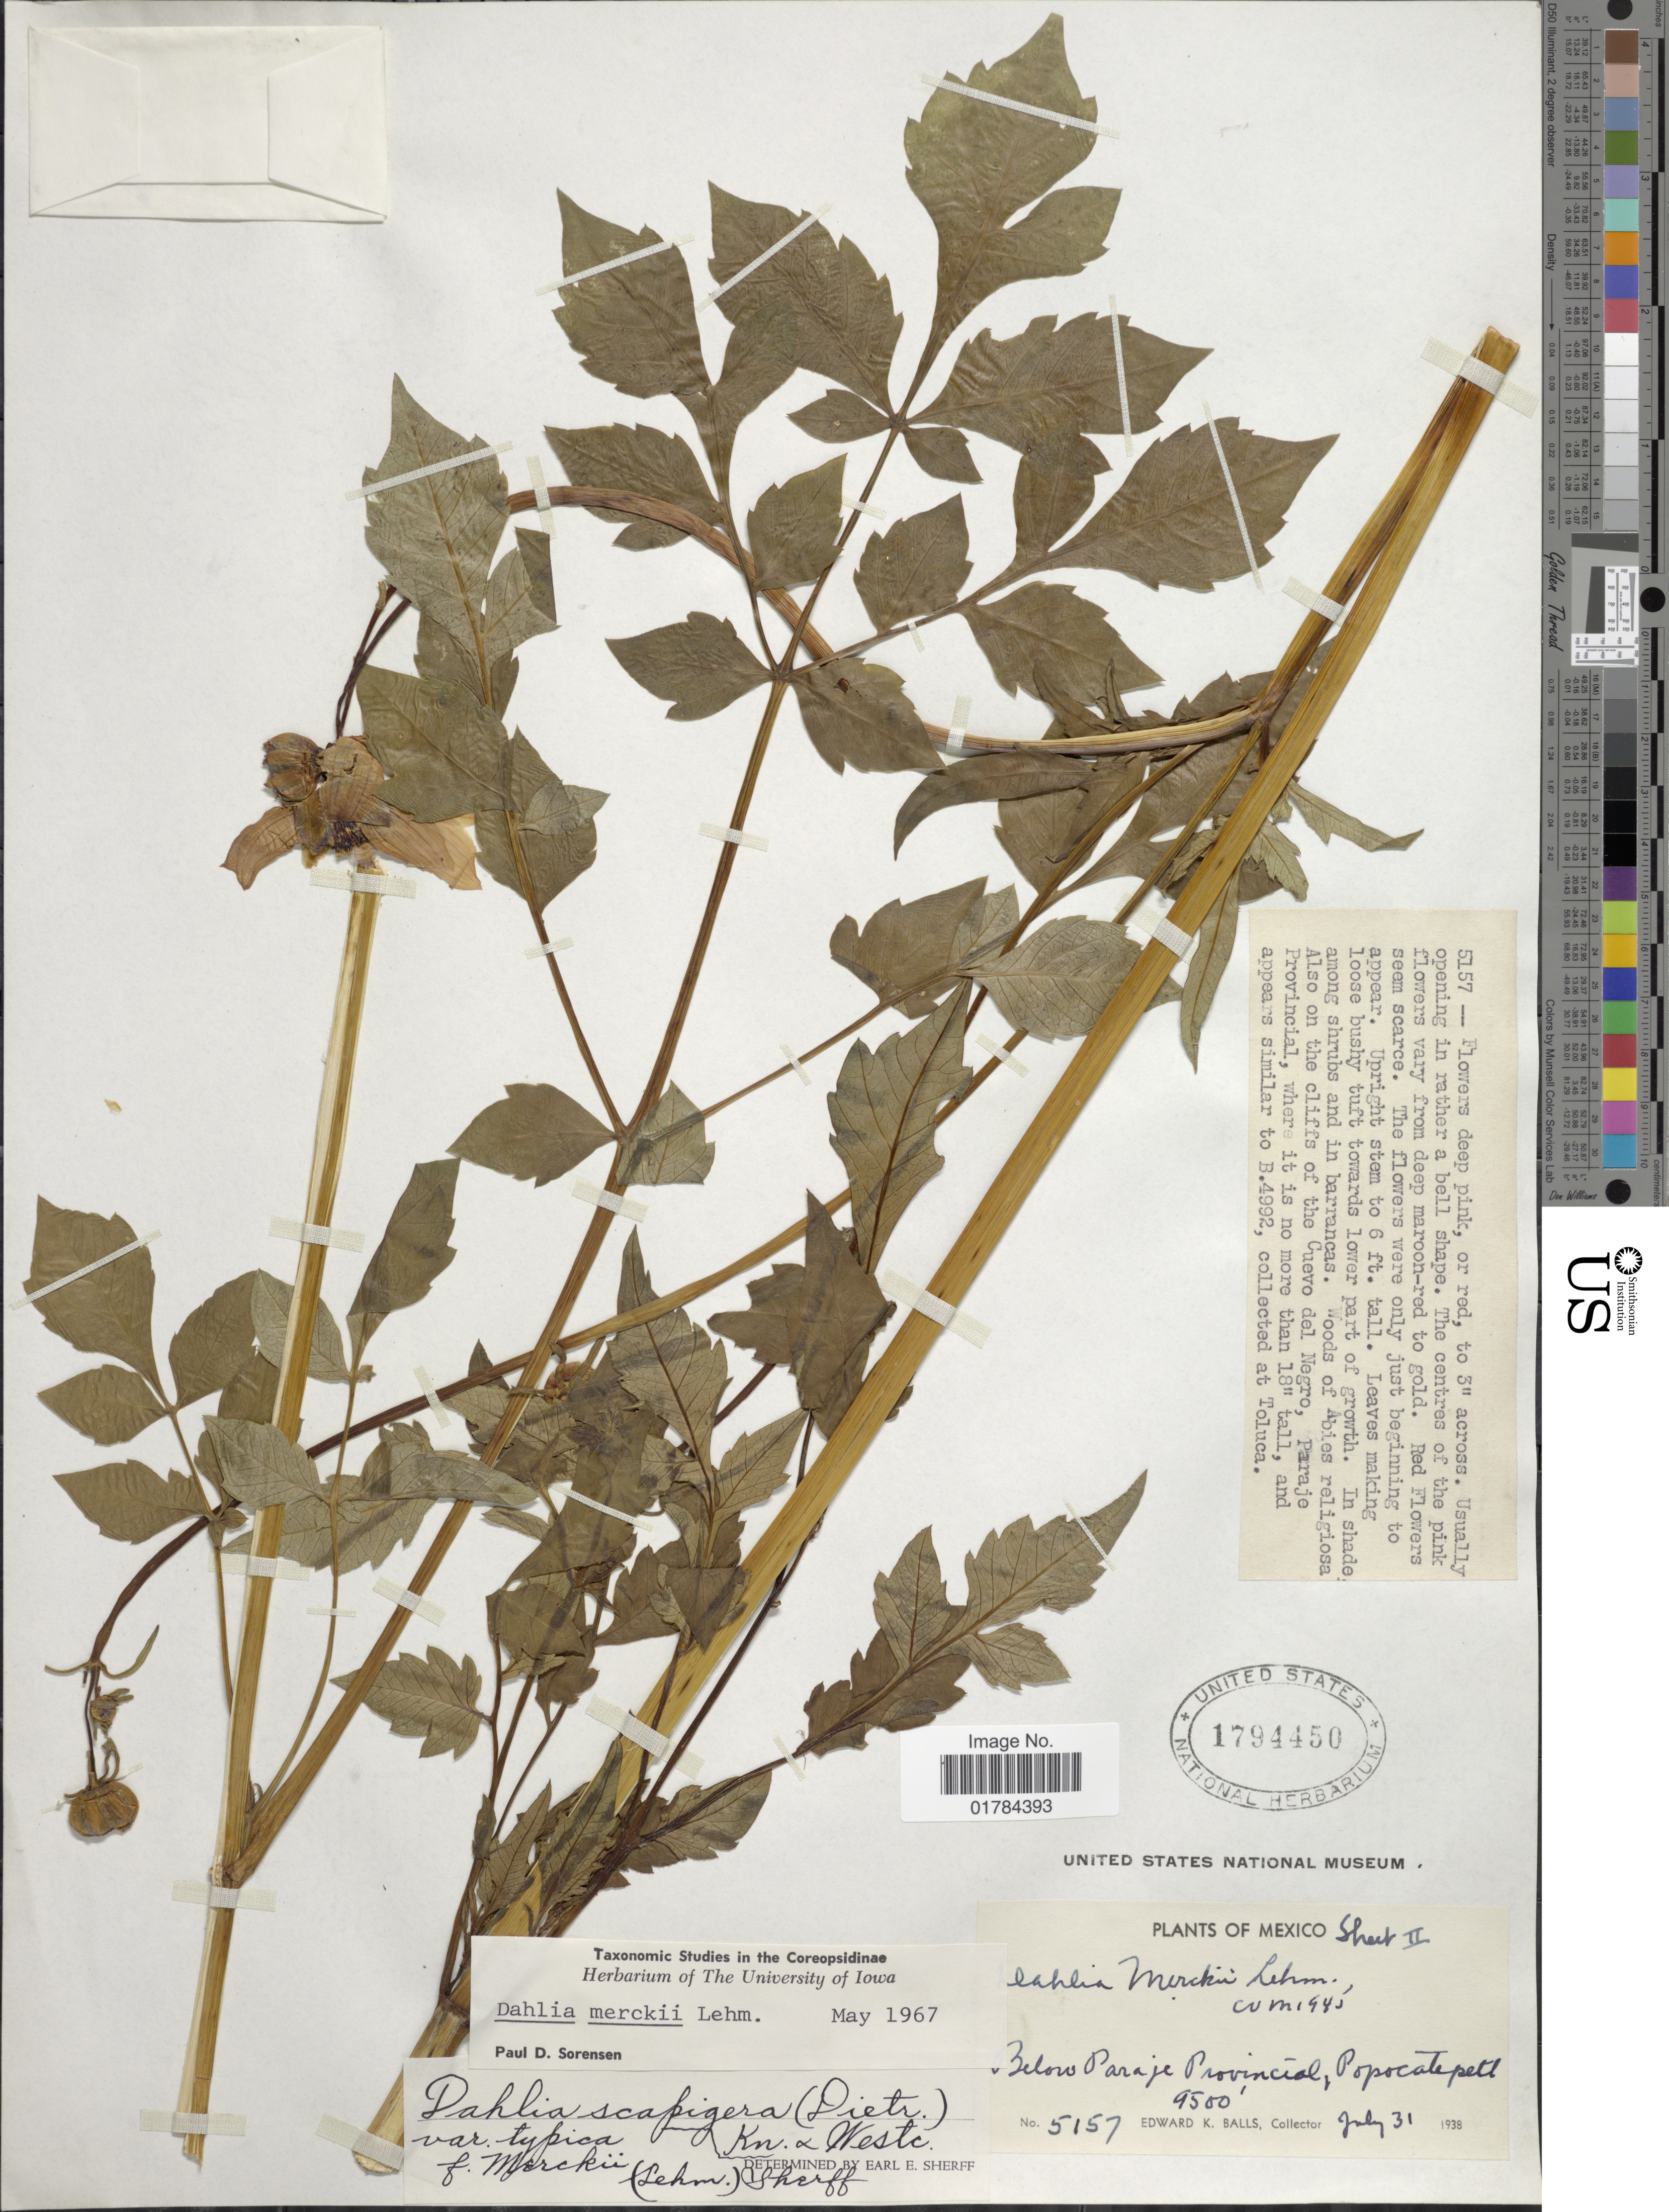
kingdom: Plantae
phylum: Tracheophyta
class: Magnoliopsida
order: Asterales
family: Asteraceae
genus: Dahlia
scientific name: Dahlia merckii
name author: Lehm.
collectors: E. K. Balls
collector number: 5157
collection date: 1938-07-31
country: Mexico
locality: Below Paraje Provincial, Popcatepetl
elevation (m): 2896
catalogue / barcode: US 1794450